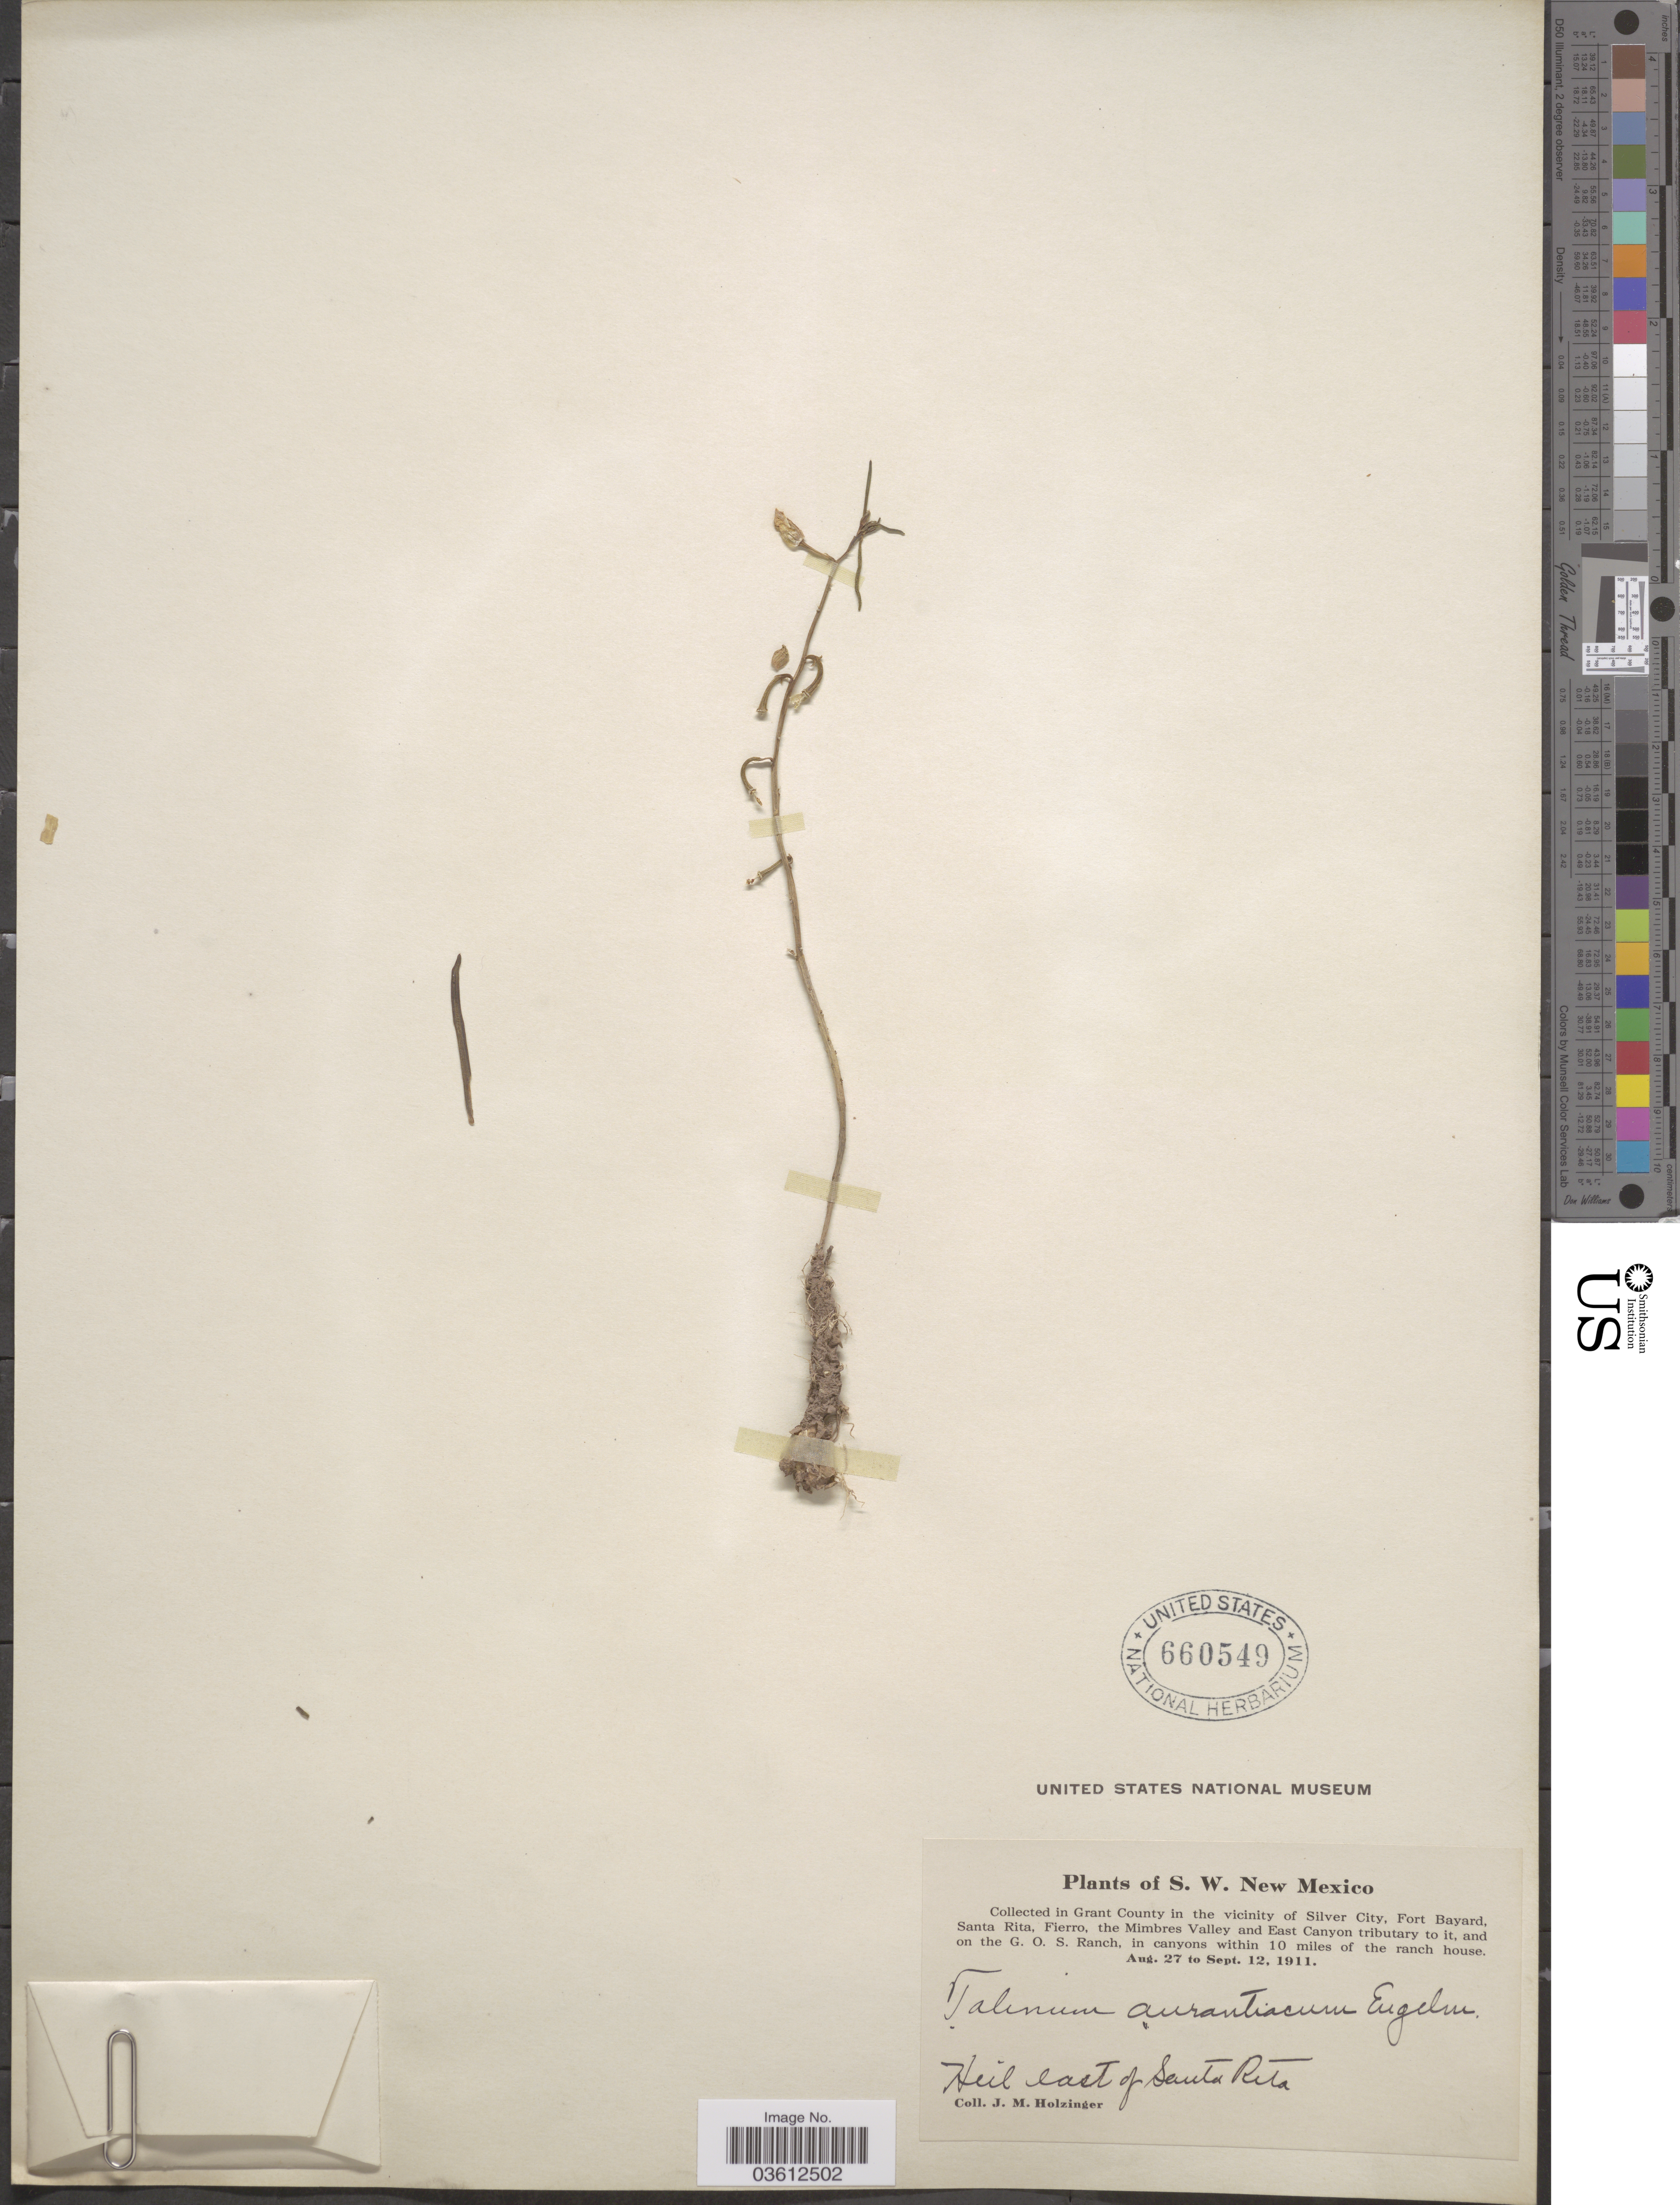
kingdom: Plantae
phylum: Tracheophyta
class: Magnoliopsida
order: Caryophyllales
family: Talinaceae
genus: Talinum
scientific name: Talinum aurantiacum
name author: Engelm. in A. Gray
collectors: J. M. Holzinger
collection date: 1911-08-27/1911-09-12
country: United States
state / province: New Mexico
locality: S. W. New Mexico. In Grant County in the vicinity of Silver City, Fort Bayard, Santa Rita Fierro, the Mimbres Valley and East Canyon tributary to it, and on the G. O. S. Ranch, in canyons within 10 miles of the ranch house. Hill east of Santa Rita.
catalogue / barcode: US 660549